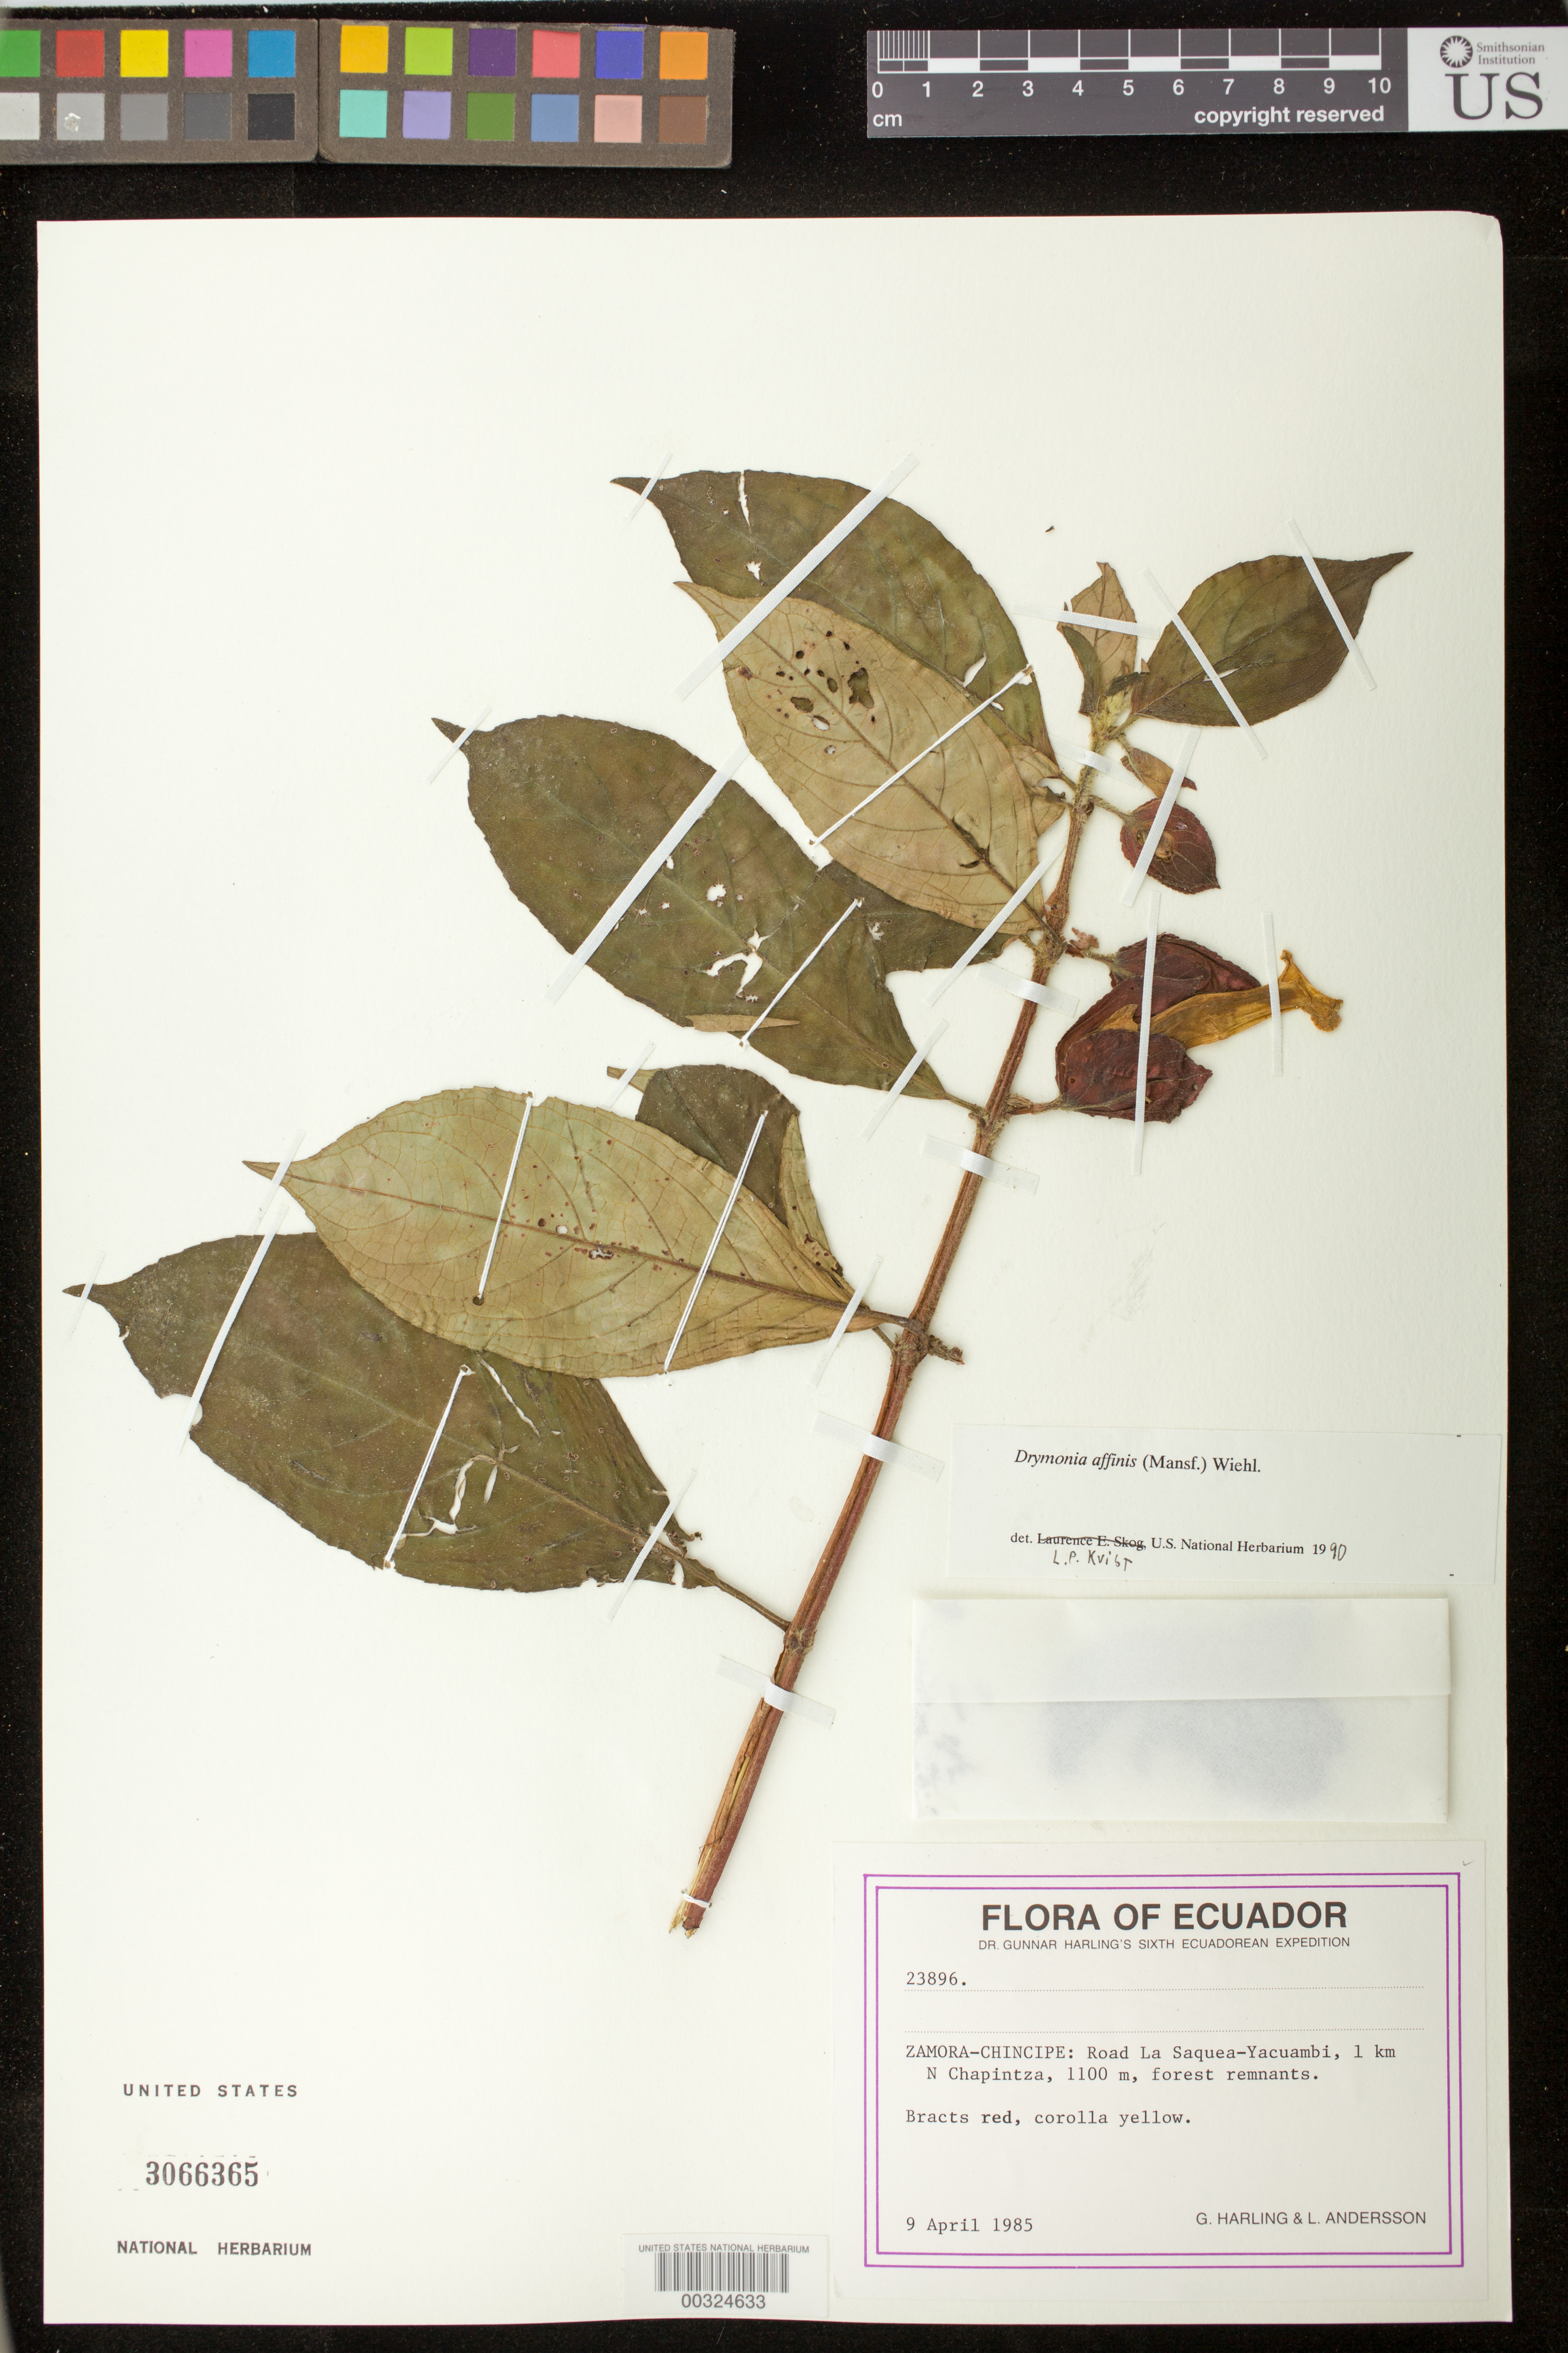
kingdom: Plantae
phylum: Tracheophyta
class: Magnoliopsida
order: Lamiales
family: Gesneriaceae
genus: Drymonia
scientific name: Drymonia affinis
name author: (Mansf.) Wiehler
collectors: G. Harling & L. Andersson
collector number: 23896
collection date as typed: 09 Apr 1985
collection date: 1985-04-09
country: Ecuador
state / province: Zamora-Chinchipe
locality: Road La Saquea - Yacuambi, 1 km N Chapintza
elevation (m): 1100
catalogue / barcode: US 3066365